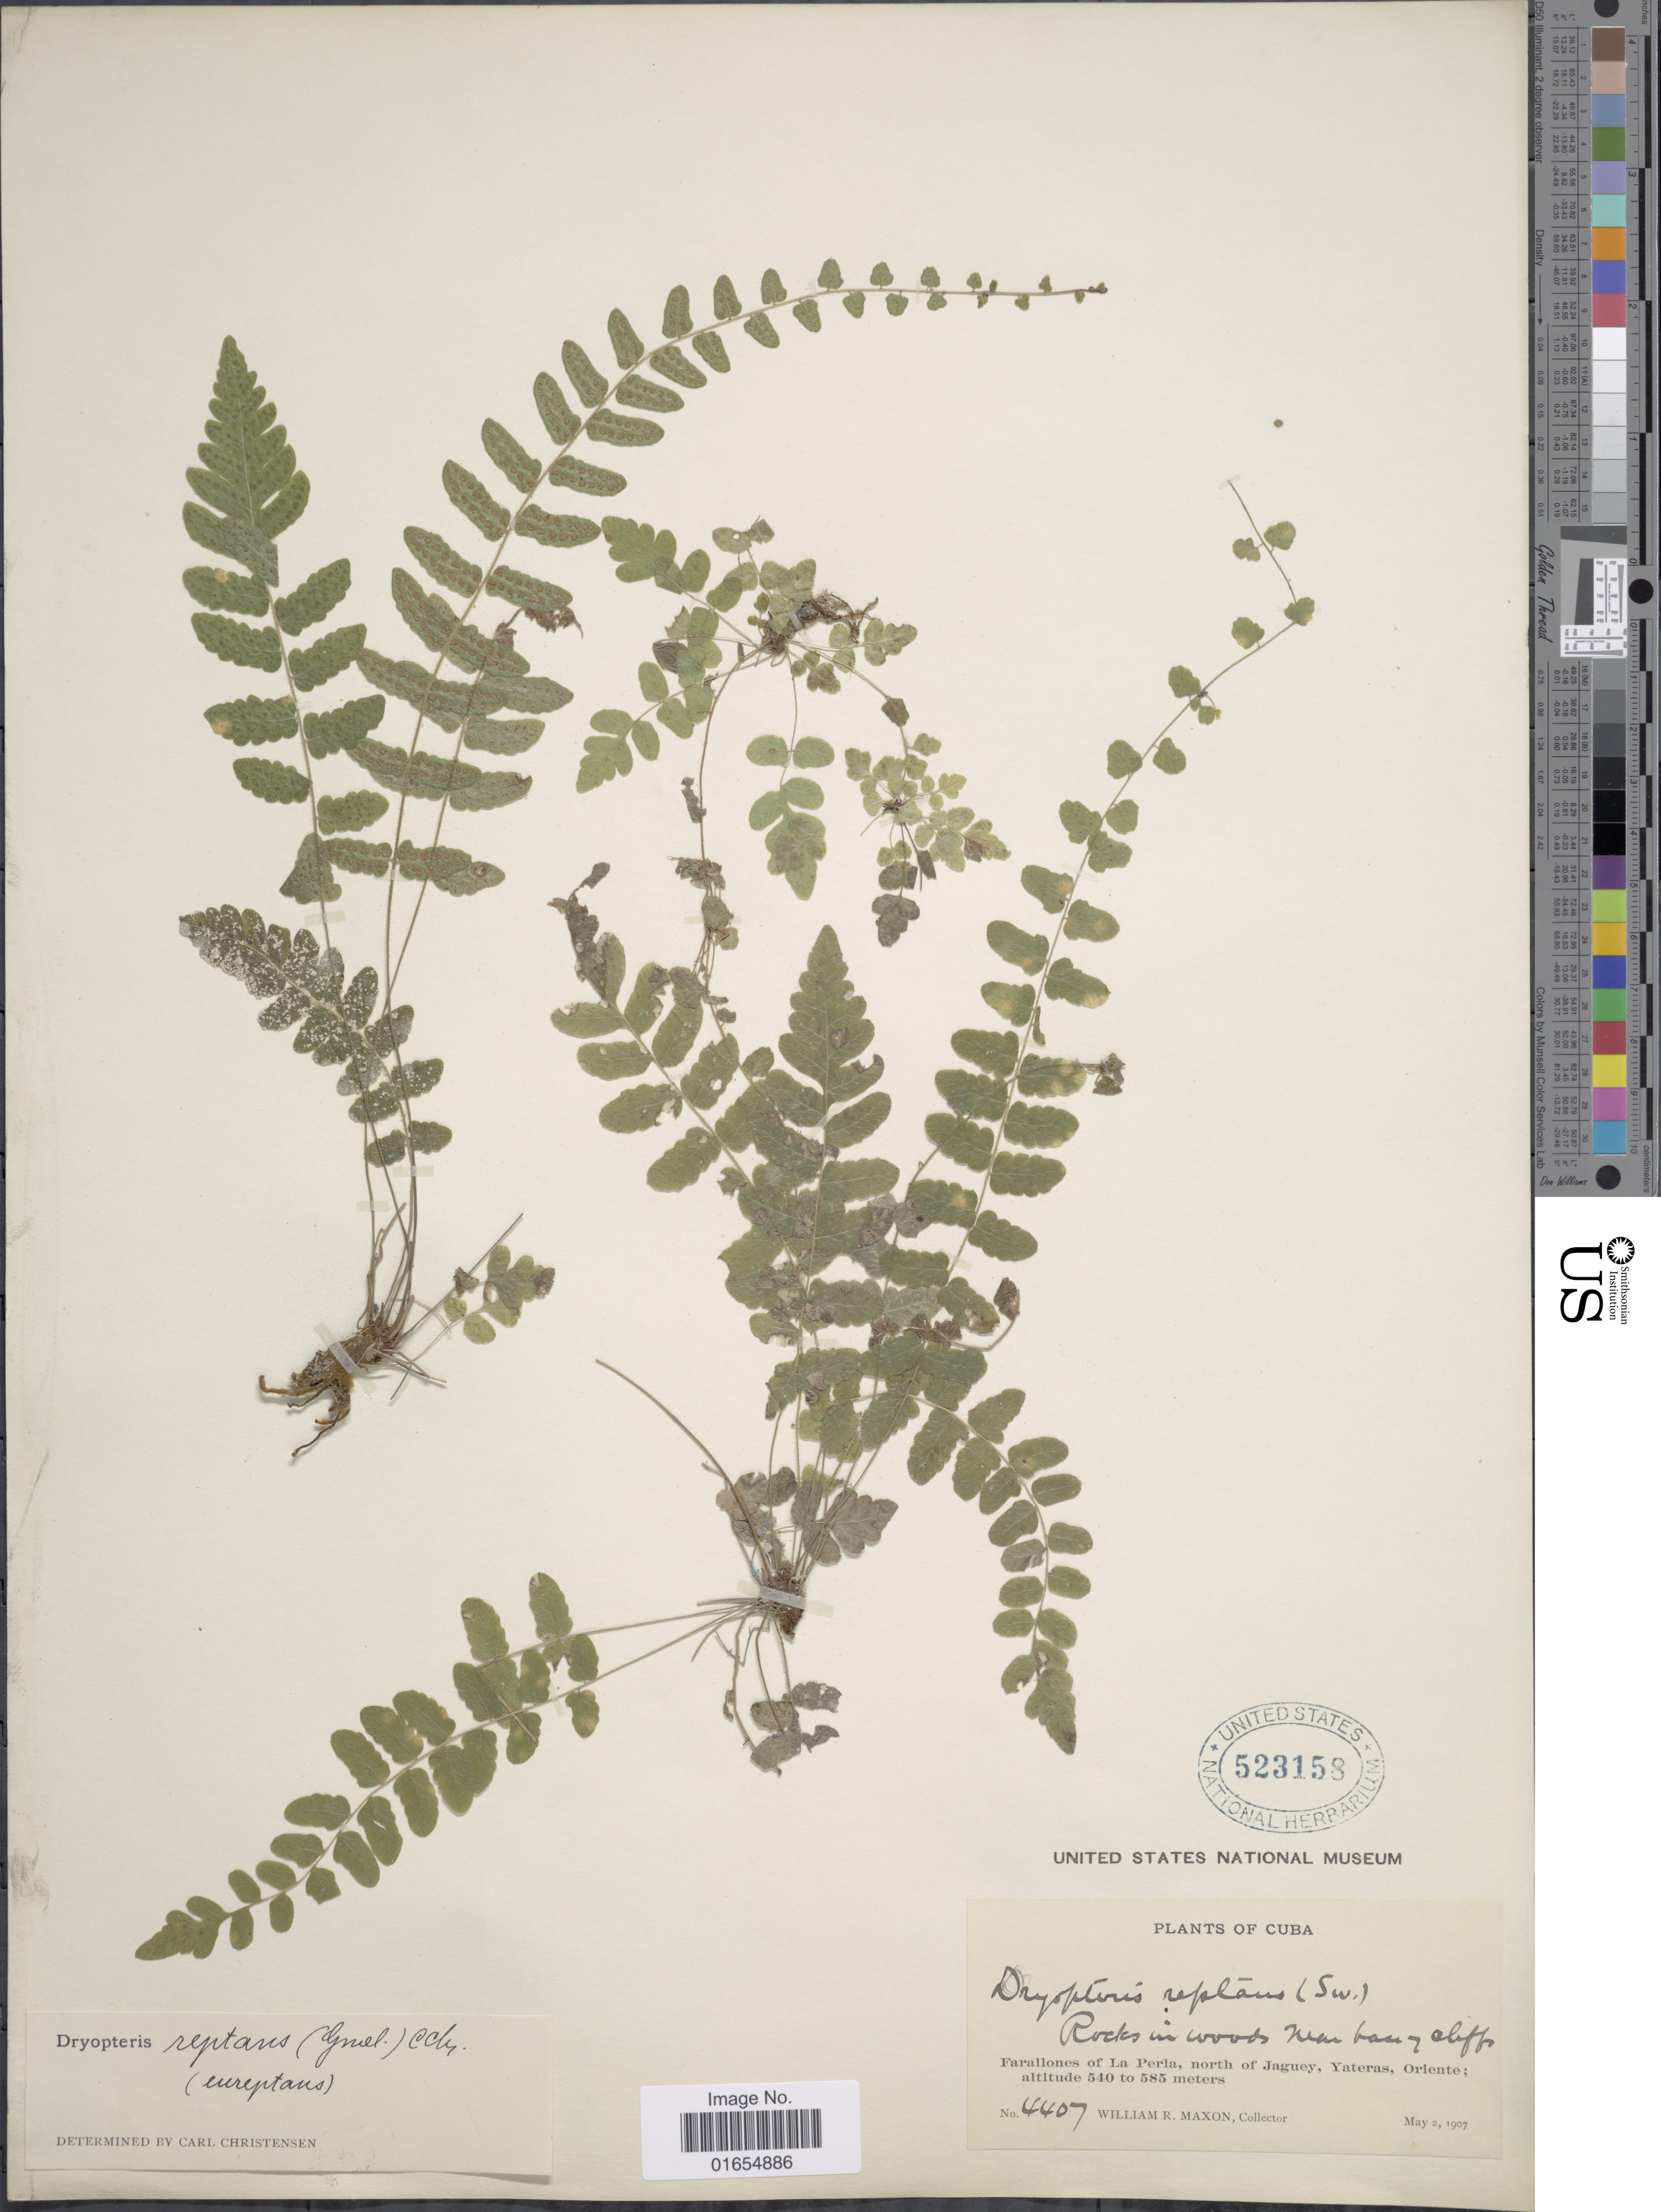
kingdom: Plantae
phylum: Tracheophyta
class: Polypodiopsida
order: Polypodiales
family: Thelypteridaceae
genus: Goniopteris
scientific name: Goniopteris reptans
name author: (J.F. Gmel.) C. Presl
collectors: W. R. Maxon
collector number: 4407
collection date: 1907-05-02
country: Cuba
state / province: Oriente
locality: Farallones of La Perla, north of Jaguey, Yateras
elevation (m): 540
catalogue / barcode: US 523158